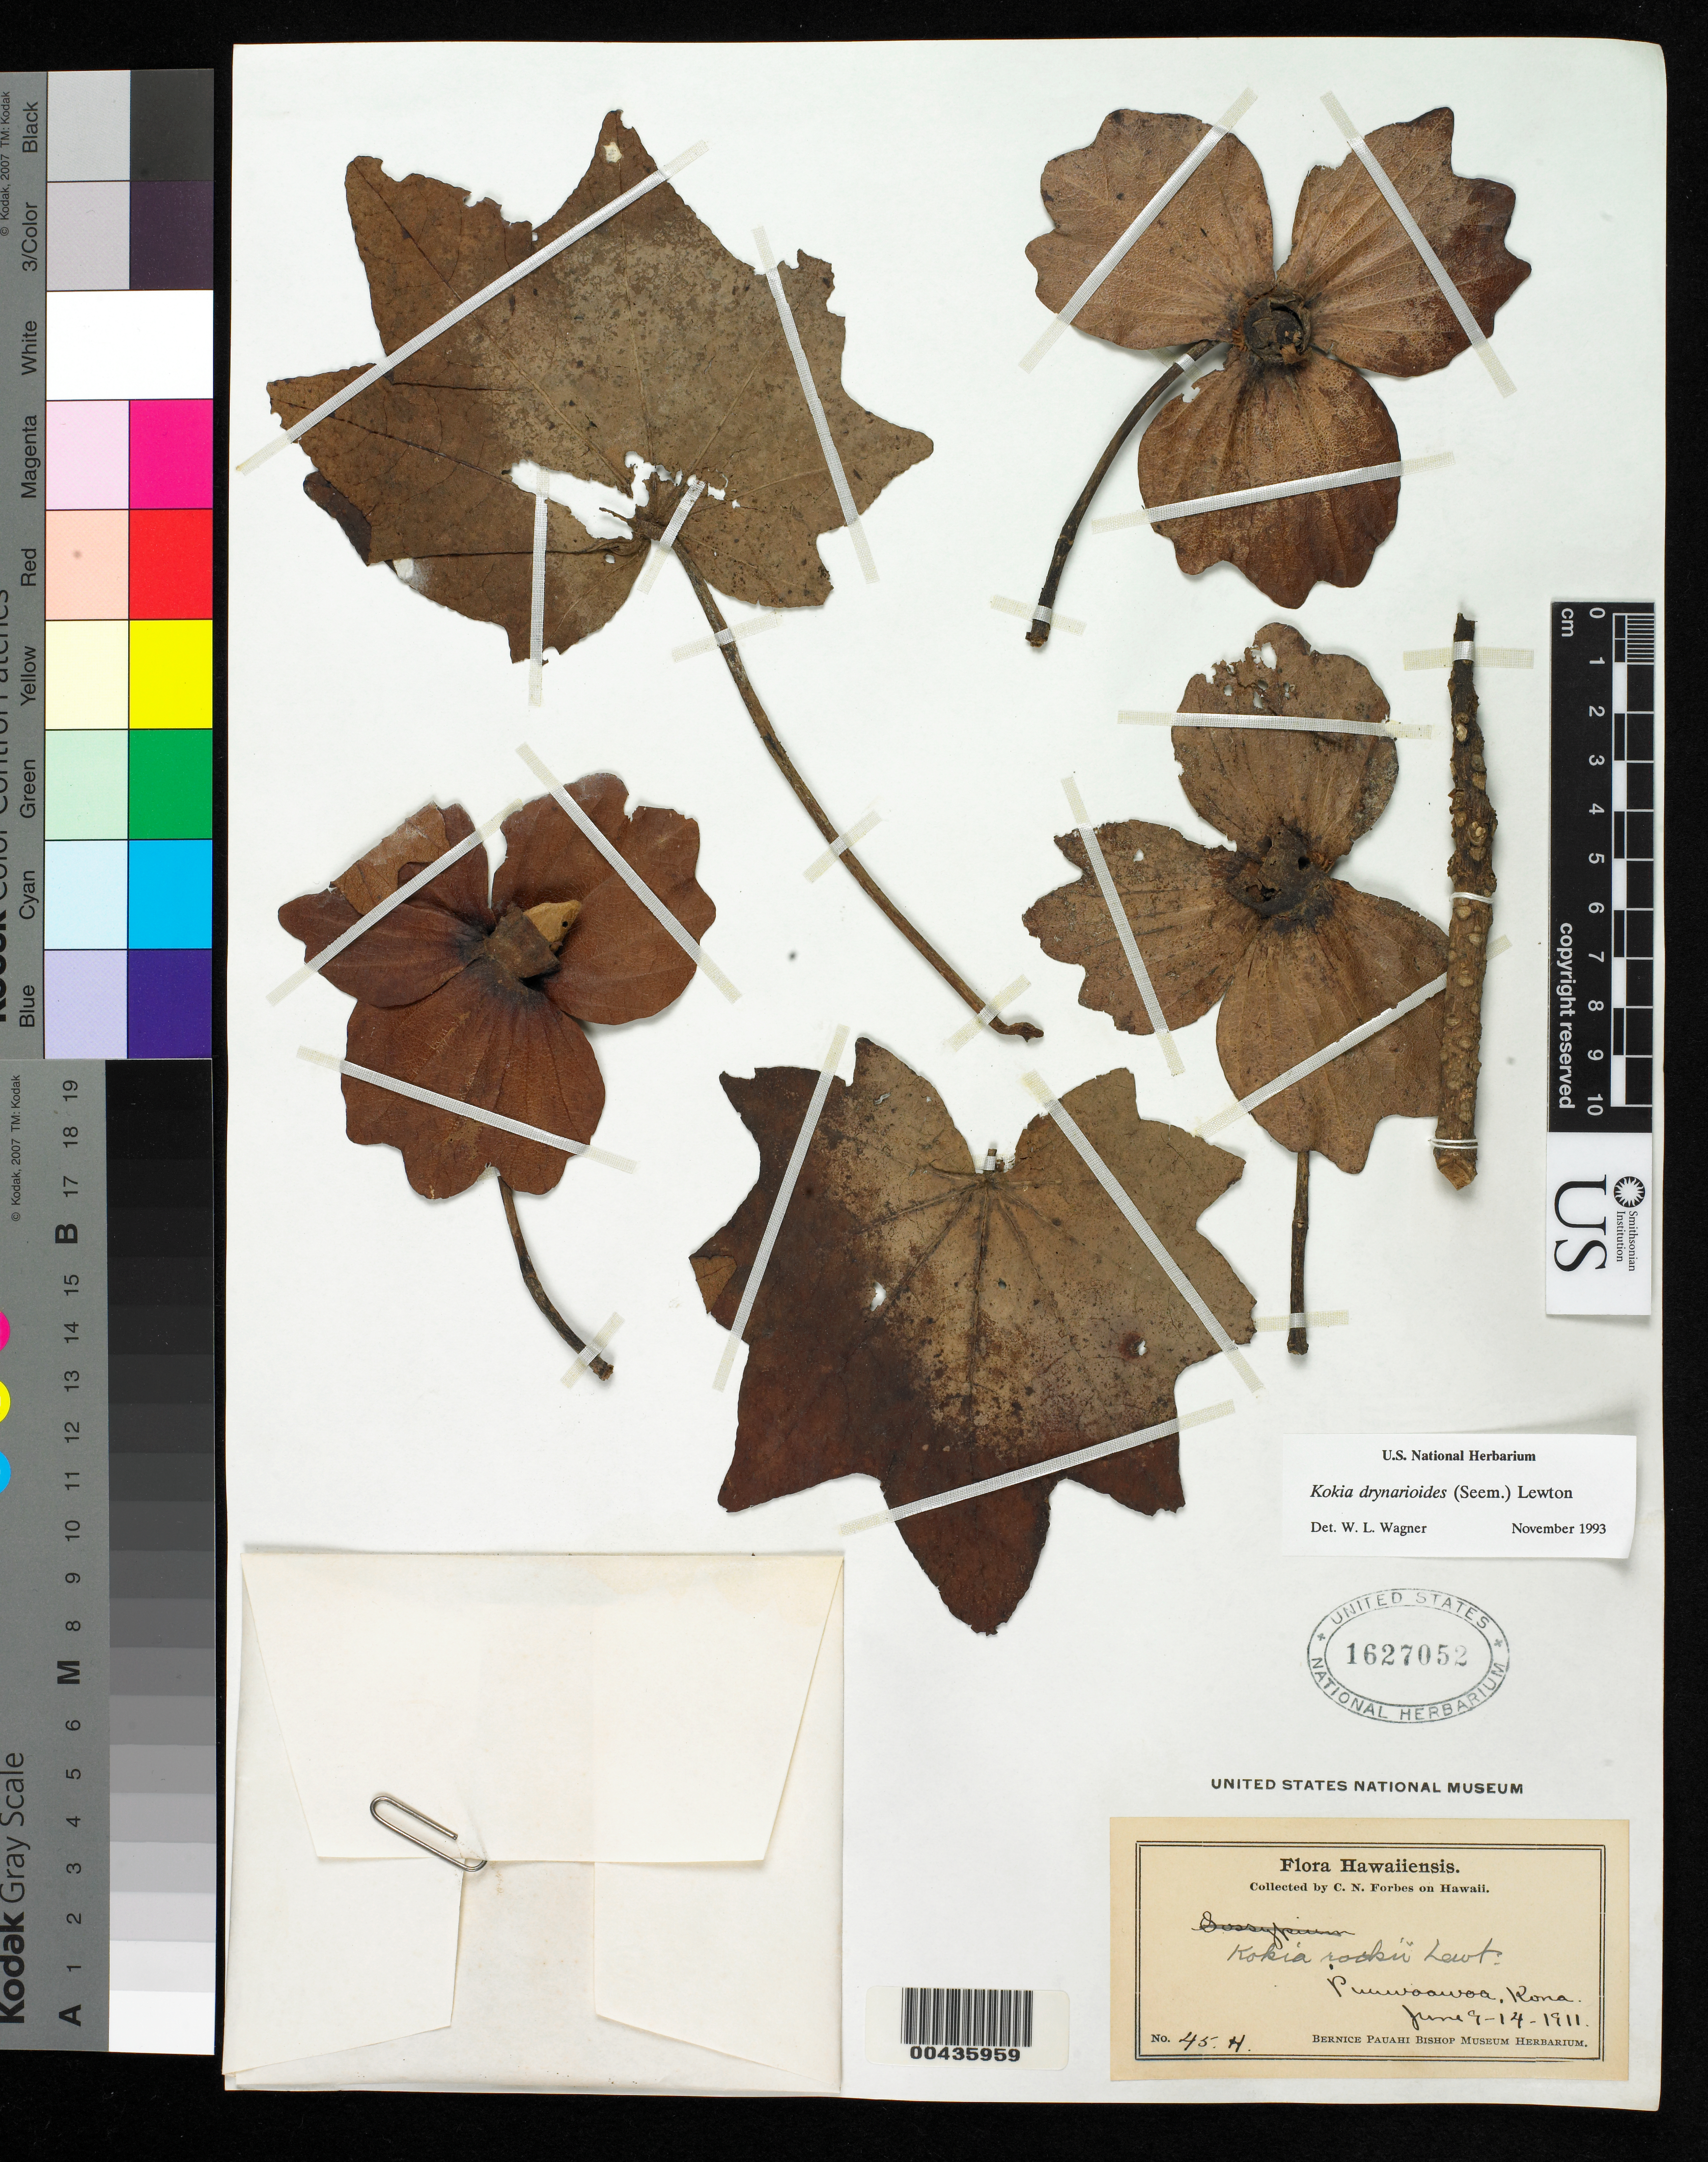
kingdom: Plantae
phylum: Tracheophyta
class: Magnoliopsida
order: Malvales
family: Malvaceae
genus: Kokia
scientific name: Kokia drynarioides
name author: (Seem.) Lewton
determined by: Wagner, W. L., (BOT), Smithsonian Institution - National Museum of Natural History (UNITED STATES)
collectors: C. N. Forbes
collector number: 45.H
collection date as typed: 9 Jun 1911 to 14 Jun 1911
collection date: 1911-06-09/1911-06-14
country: United States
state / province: Hawaii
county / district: Hawaii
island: Hawaii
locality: Puuwaawaa, Kona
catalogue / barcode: US 1627052